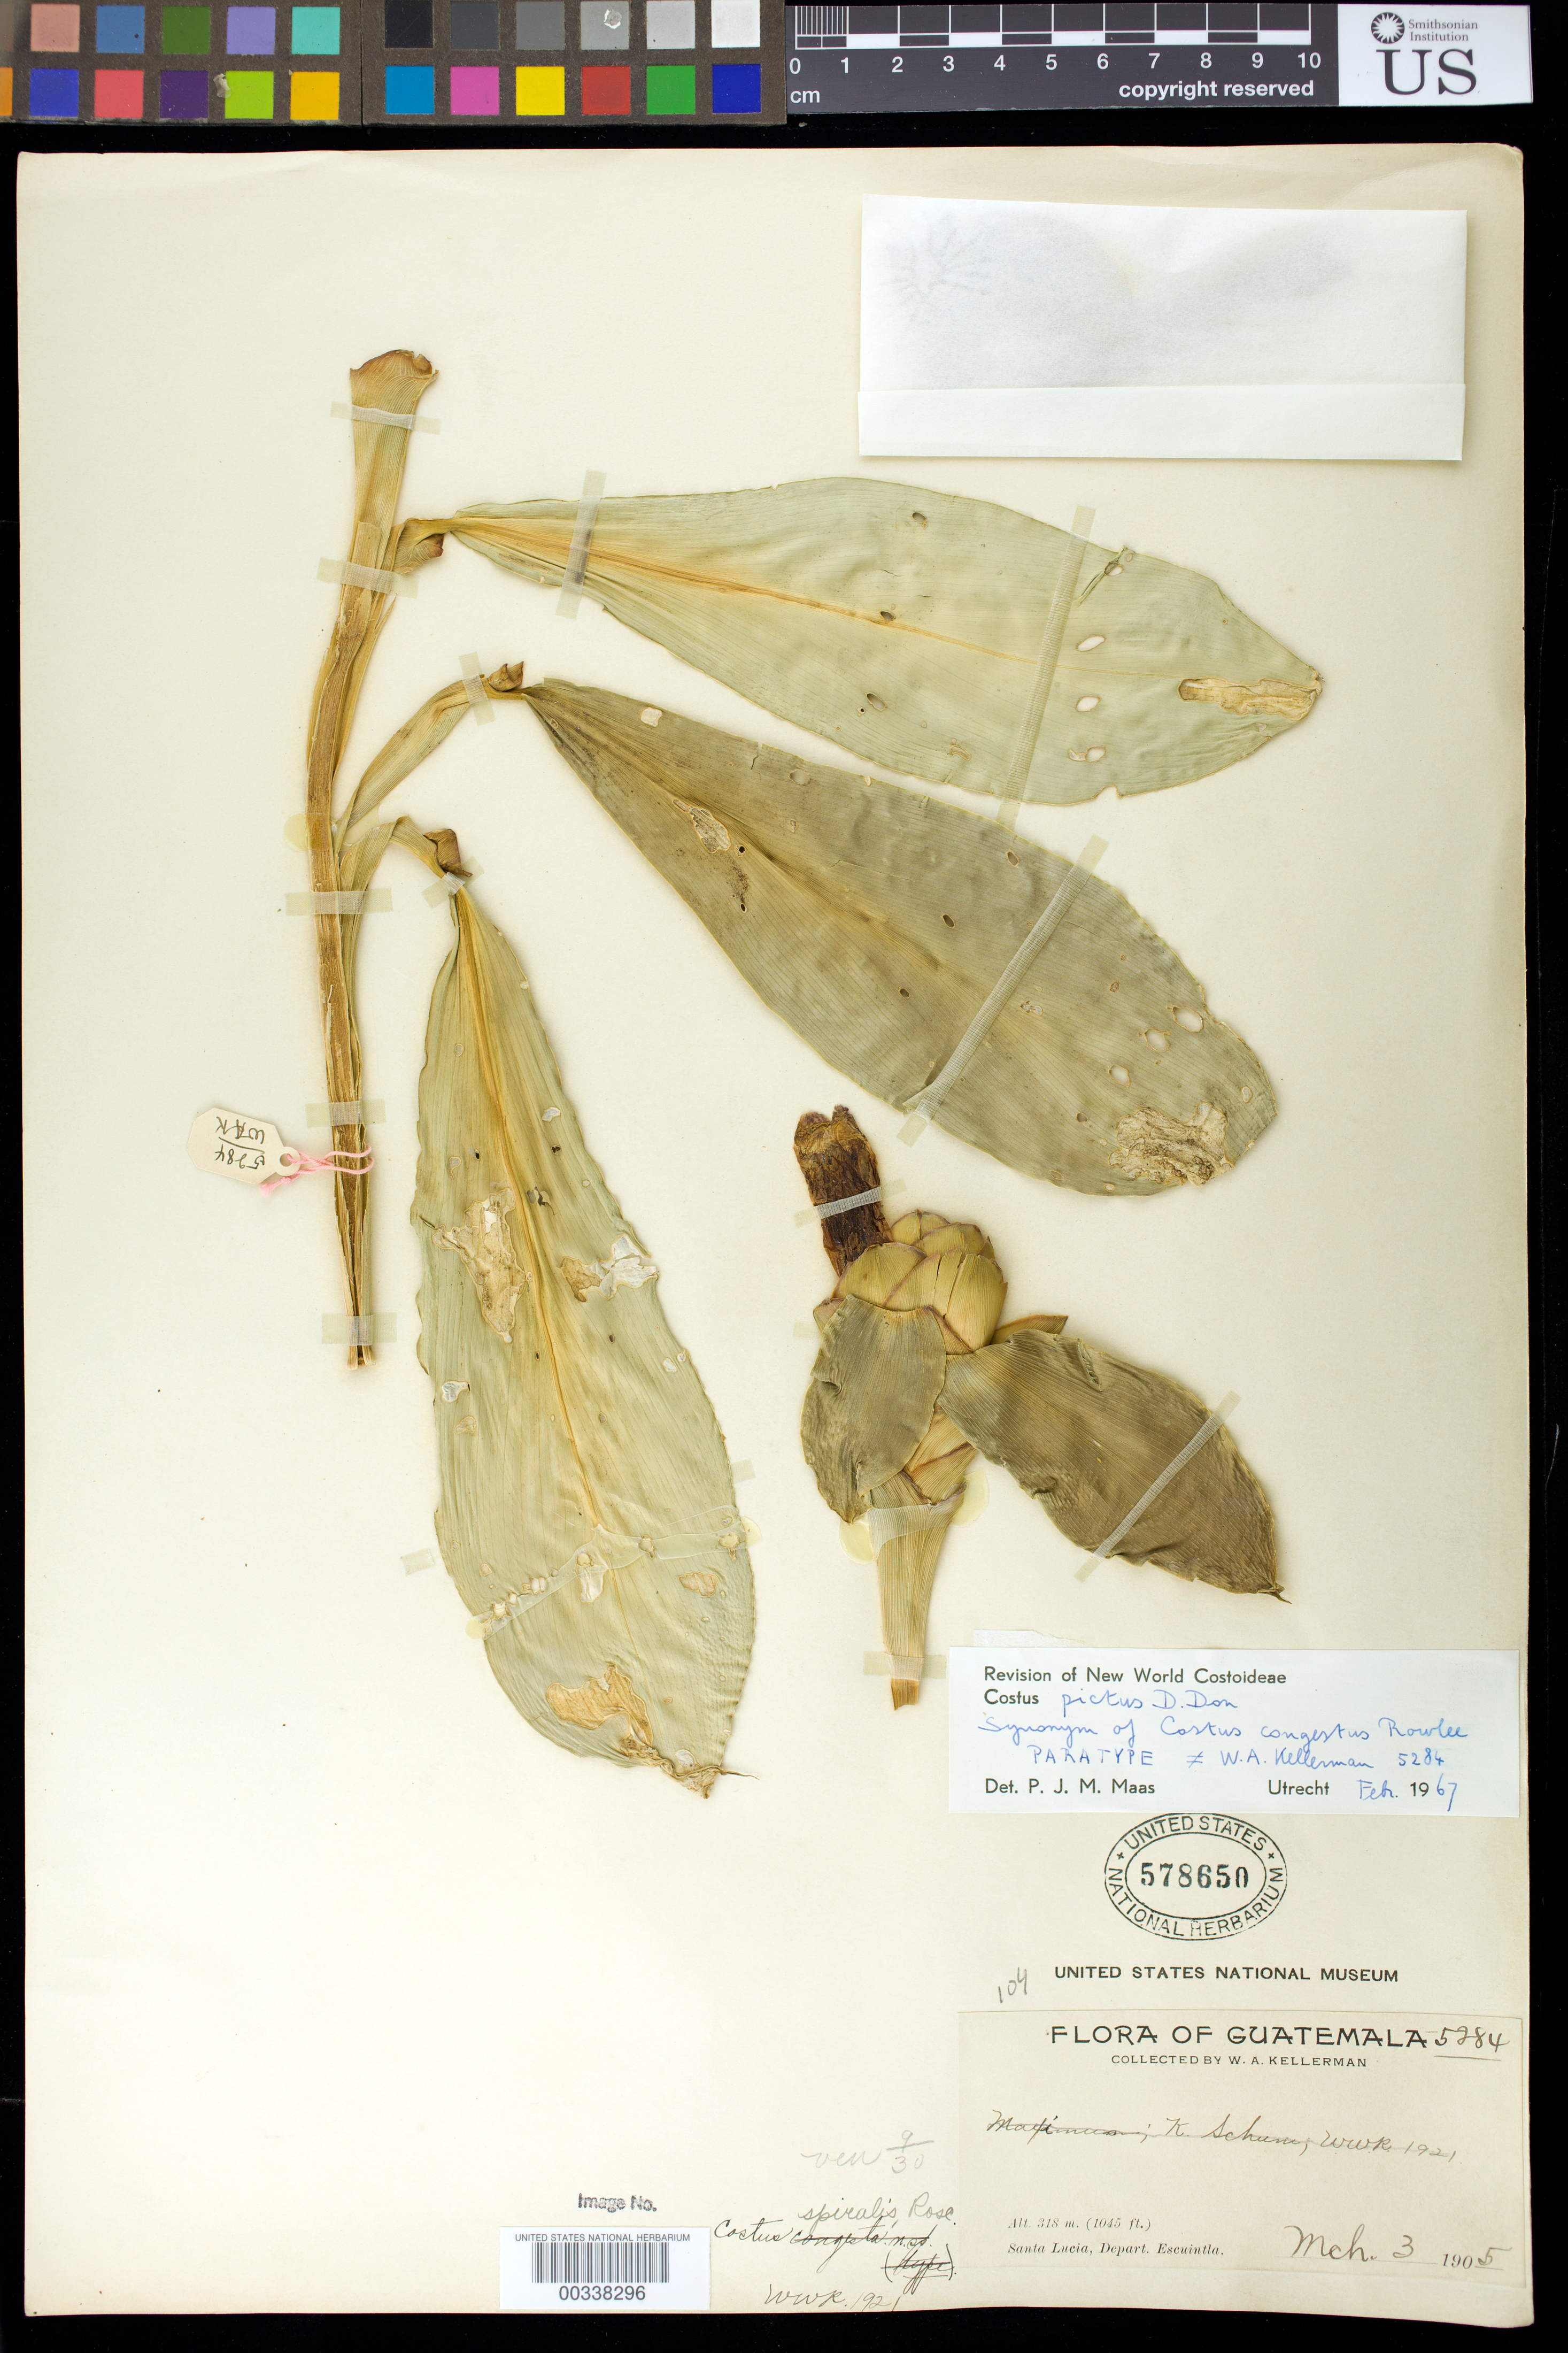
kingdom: Plantae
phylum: Tracheophyta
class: Liliopsida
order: Zingiberales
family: Costaceae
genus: Costus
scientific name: Costus pictus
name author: D. Don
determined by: Maas, Paul J. M.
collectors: W. A. Kellerman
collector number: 5284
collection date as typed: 03 Mar 1905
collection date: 1905-03-03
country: Guatemala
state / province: Escuintla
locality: Santa Lucia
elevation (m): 319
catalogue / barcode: US 578650